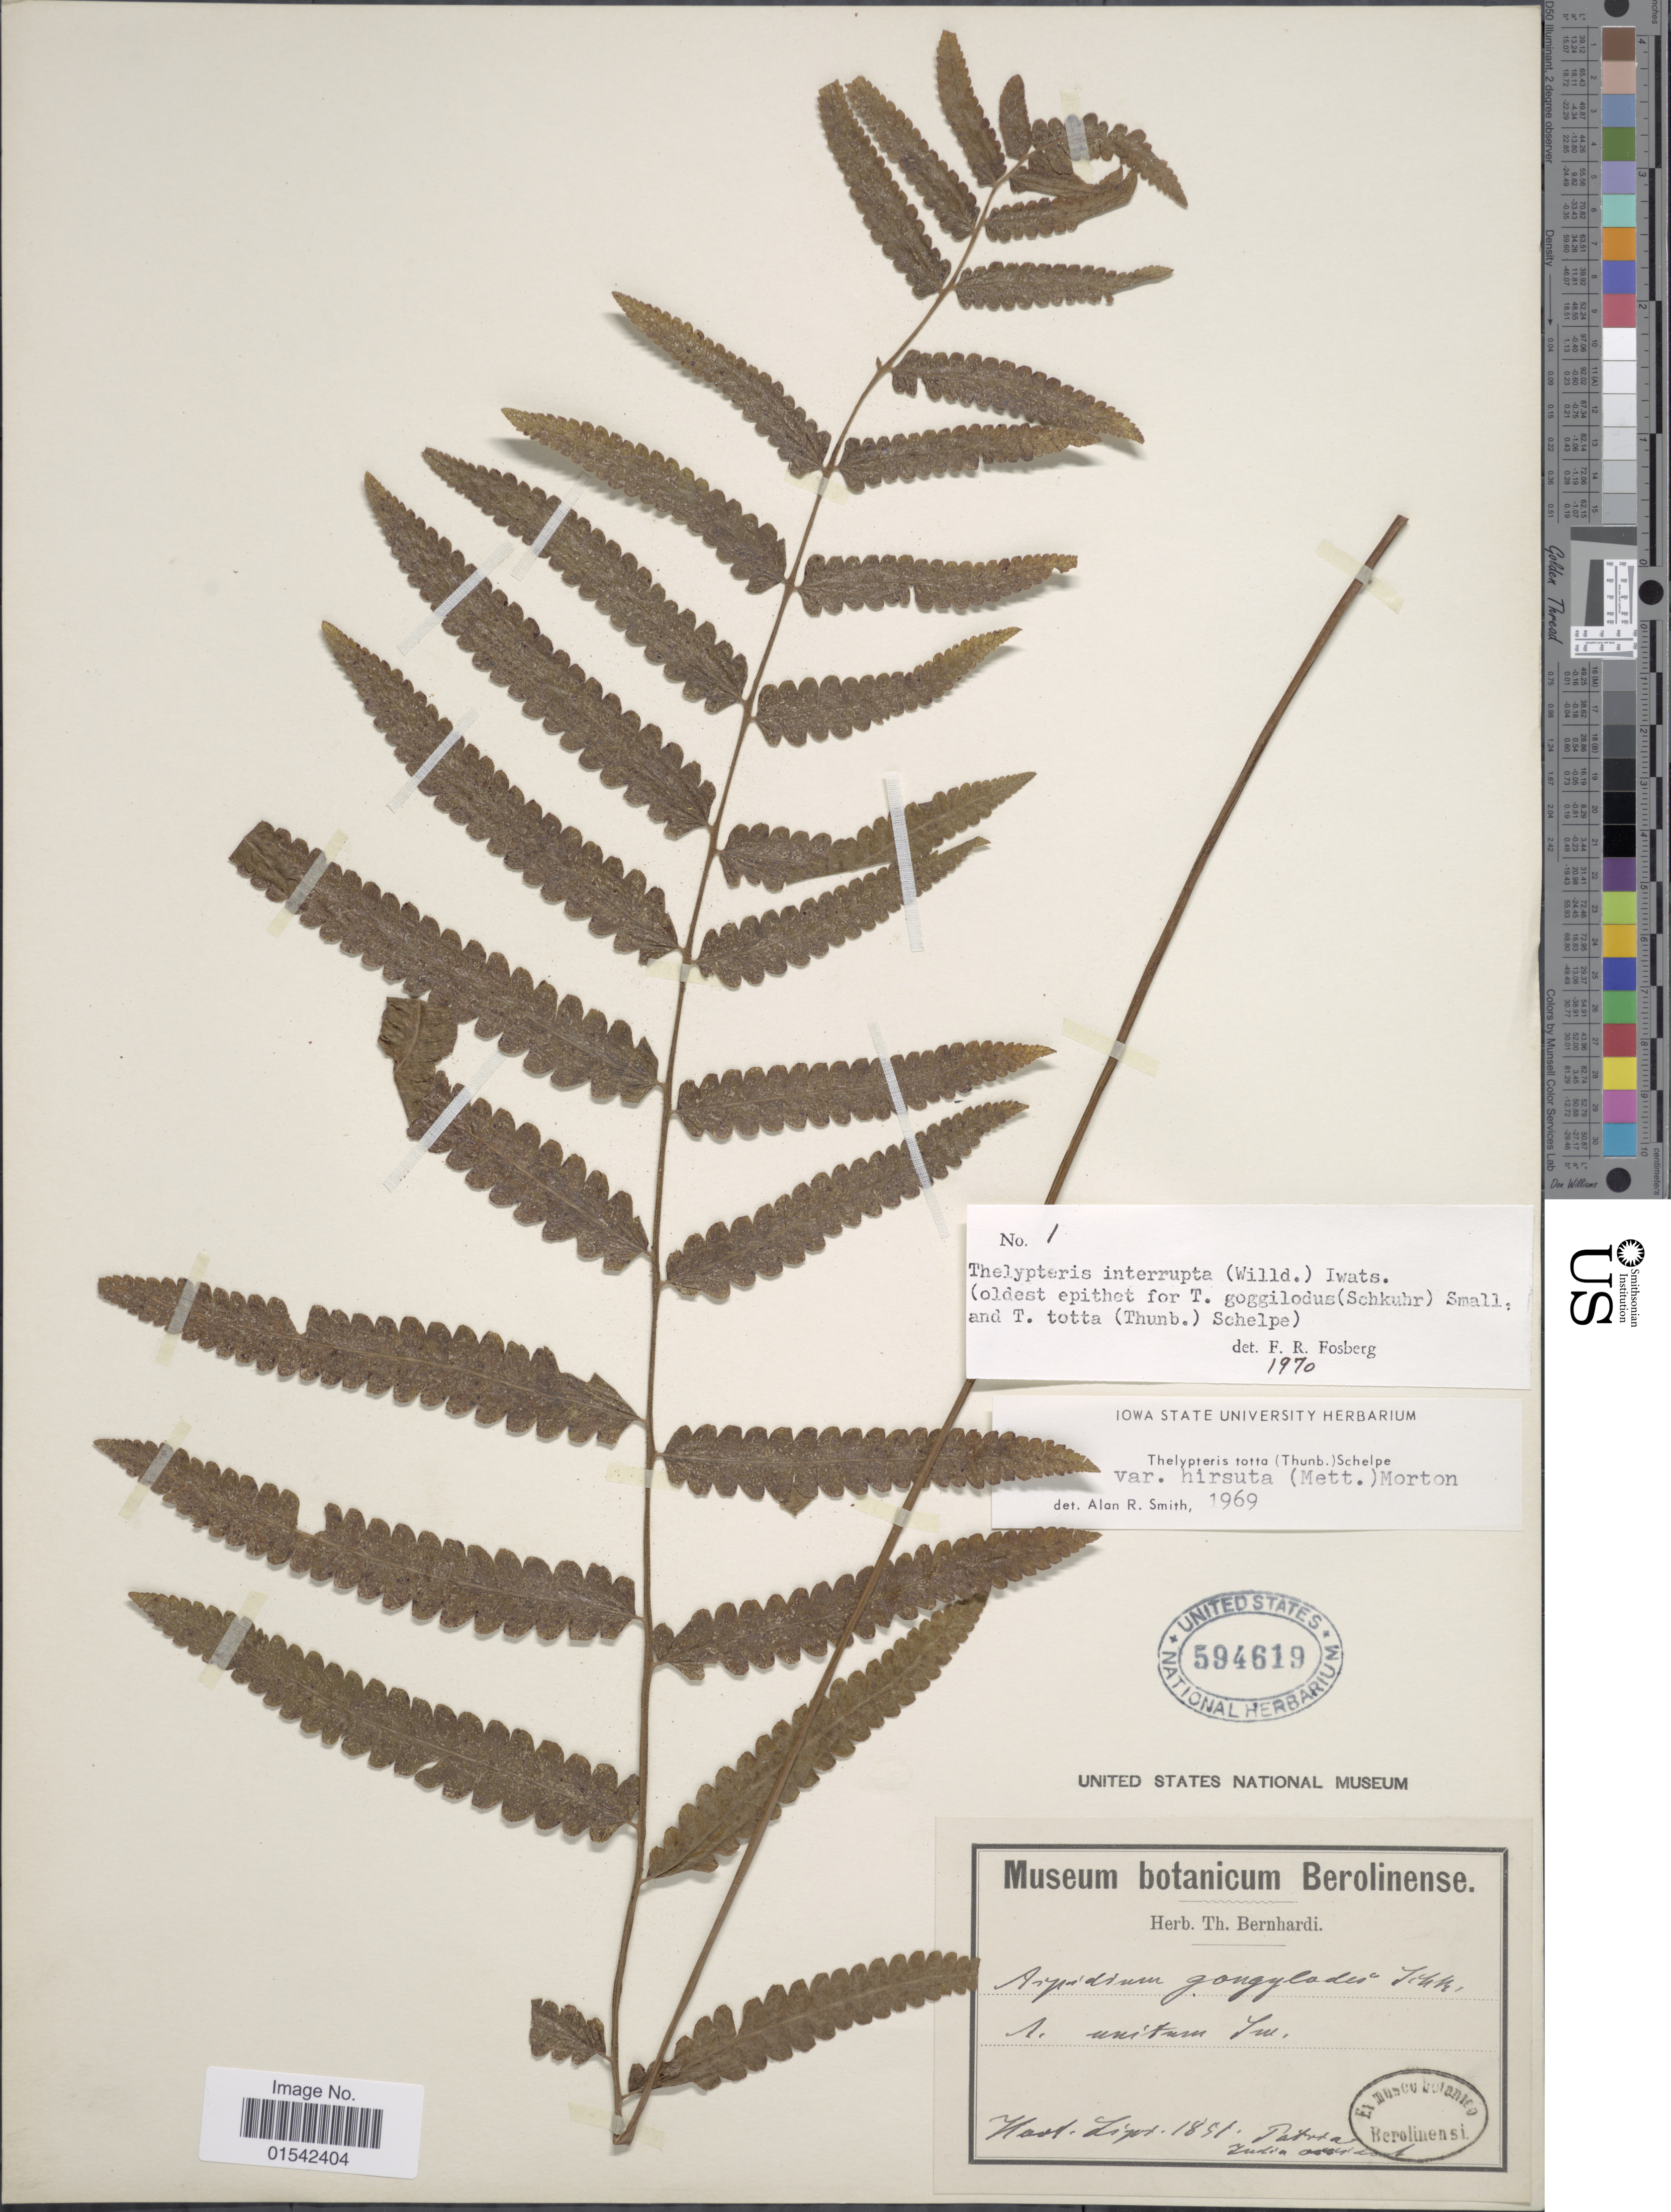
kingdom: Plantae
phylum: Tracheophyta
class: Polypodiopsida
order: Polypodiales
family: Thelypteridaceae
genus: Cyclosorus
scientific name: Cyclosorus interruptus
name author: (Willd.) H. Itô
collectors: ex herb. Bernhardi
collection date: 1851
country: Germany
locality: Hort. Lips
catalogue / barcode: US 594619